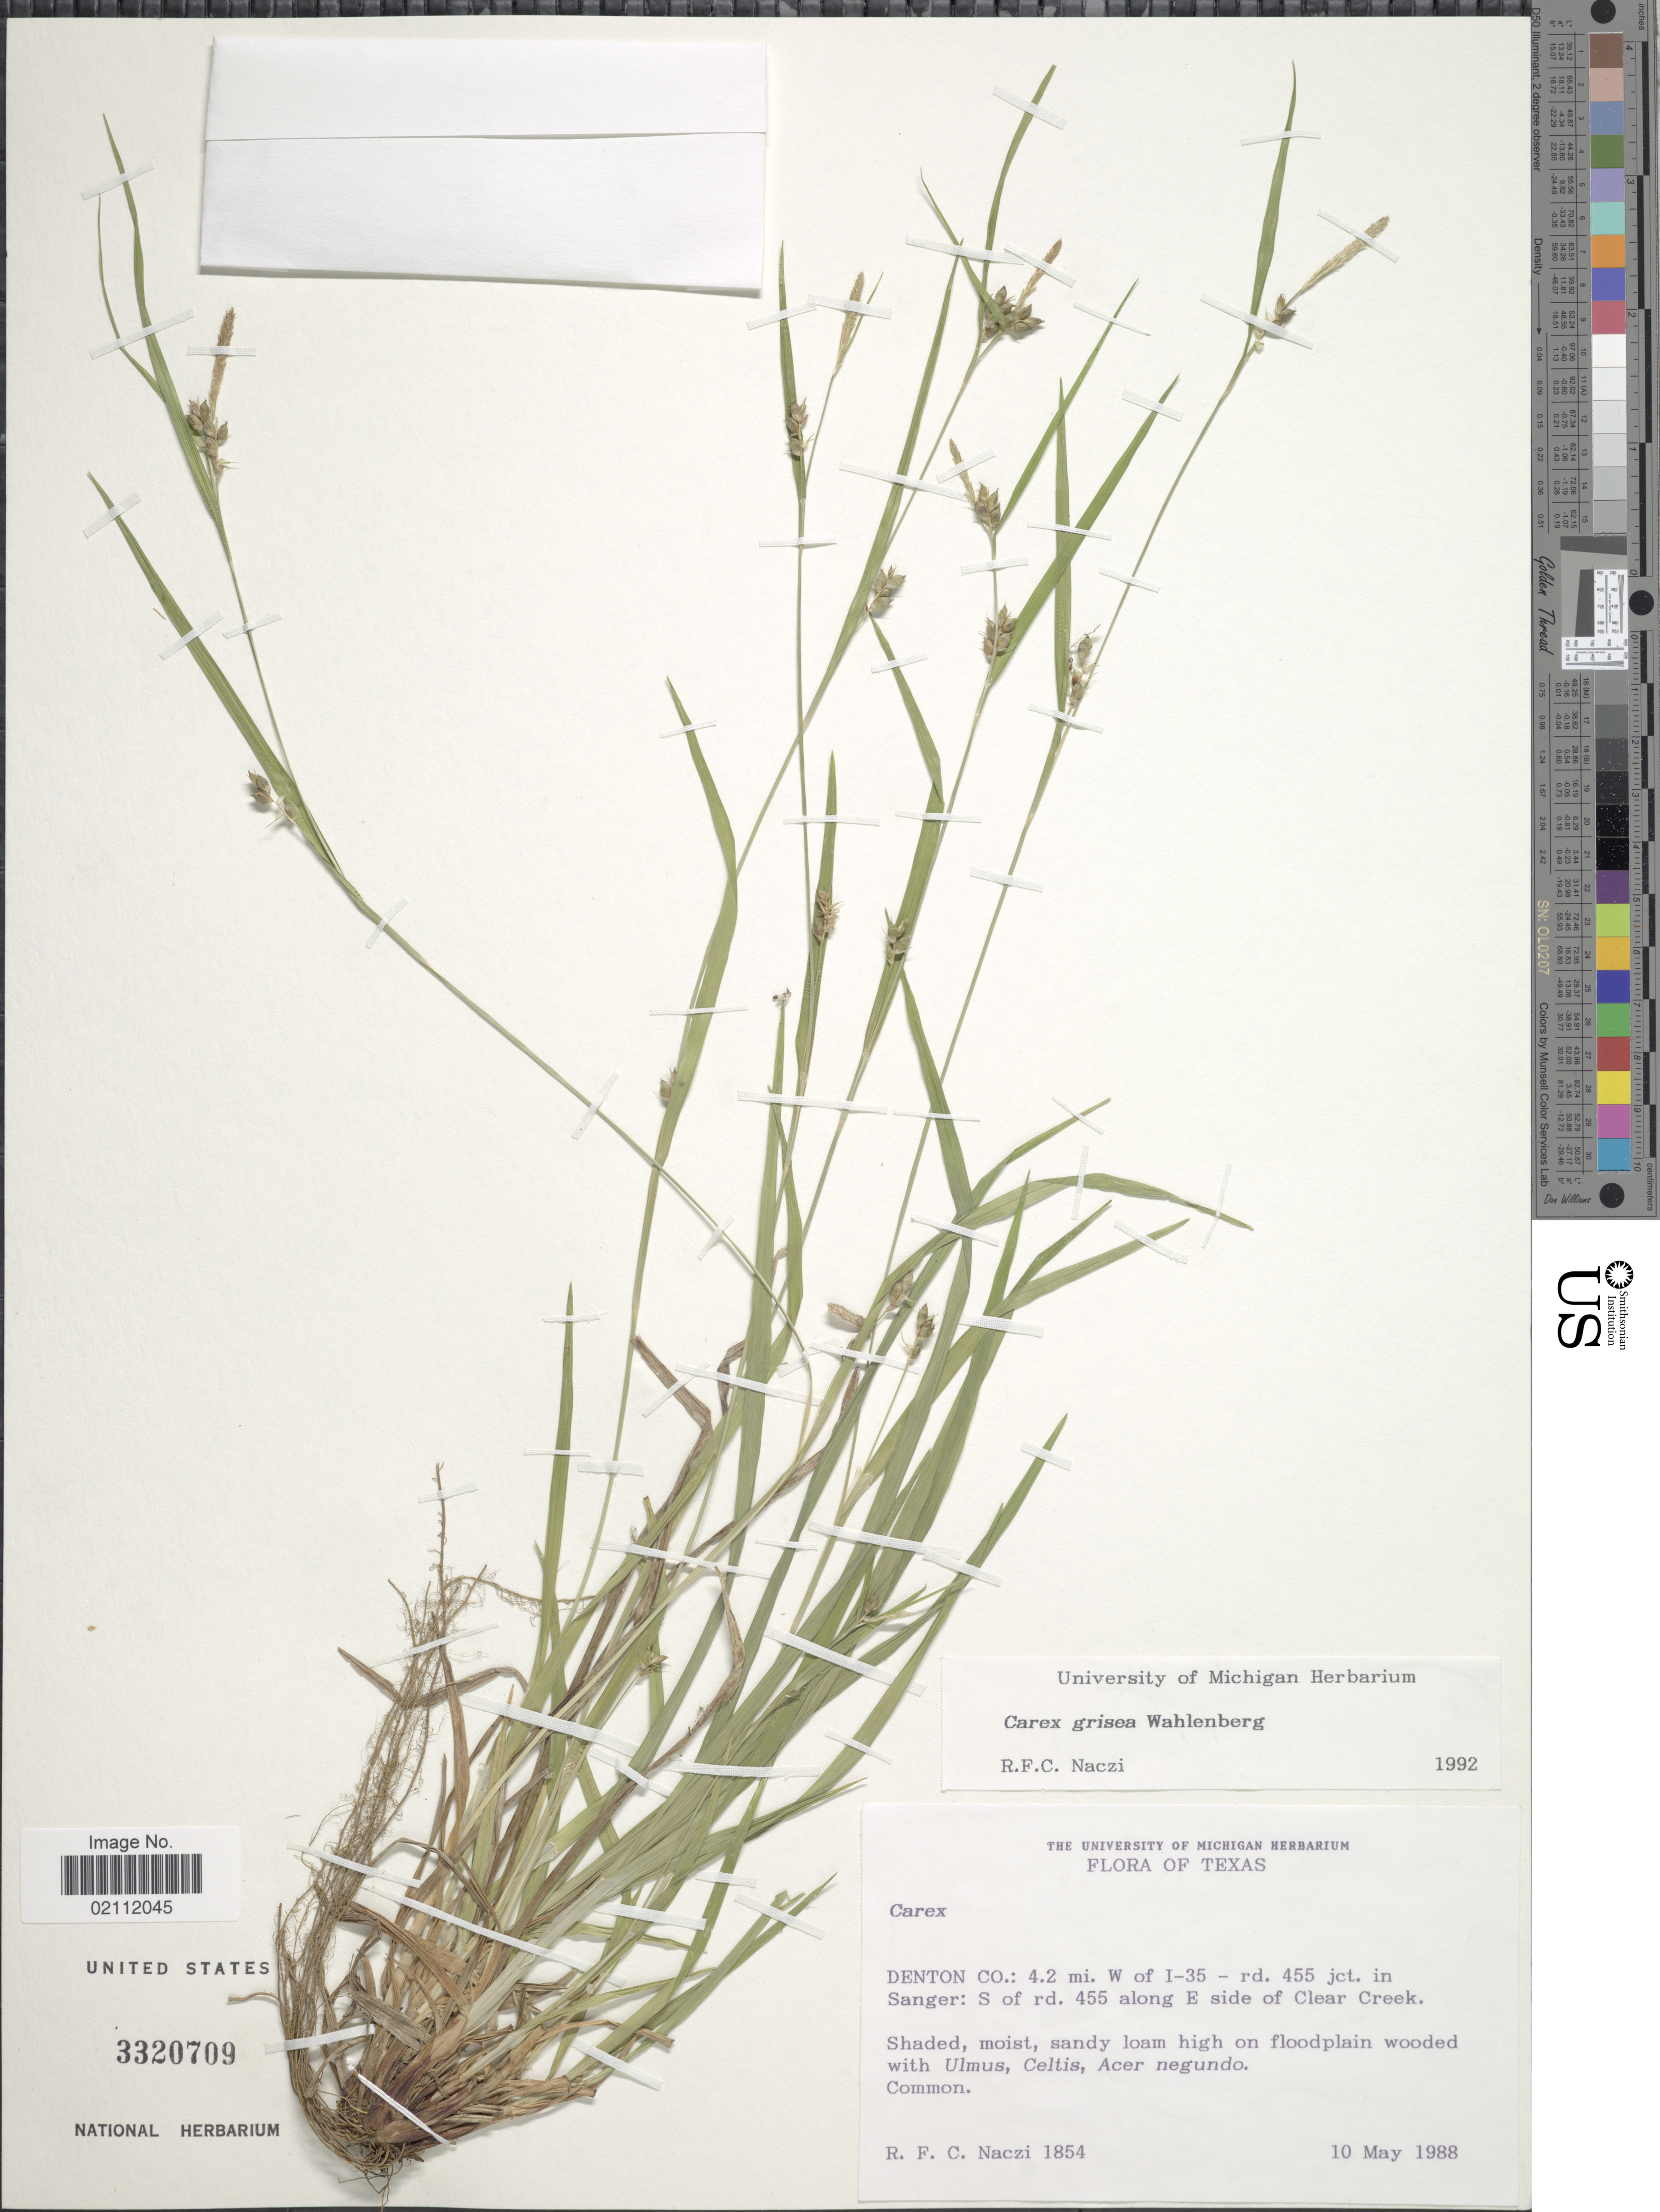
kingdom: Plantae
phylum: Tracheophyta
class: Liliopsida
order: Poales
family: Cyperaceae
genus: Carex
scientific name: Carex grisea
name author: Wahlenb.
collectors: R. F. C. Naczi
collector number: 1854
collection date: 1988-05-10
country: United States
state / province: Texas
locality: Denton Co.: 4.2 mi. W of I-35 - rd. 455 jct. in Sanger: S of rd. 455 along E side of Clear Creek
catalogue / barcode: US 3320709